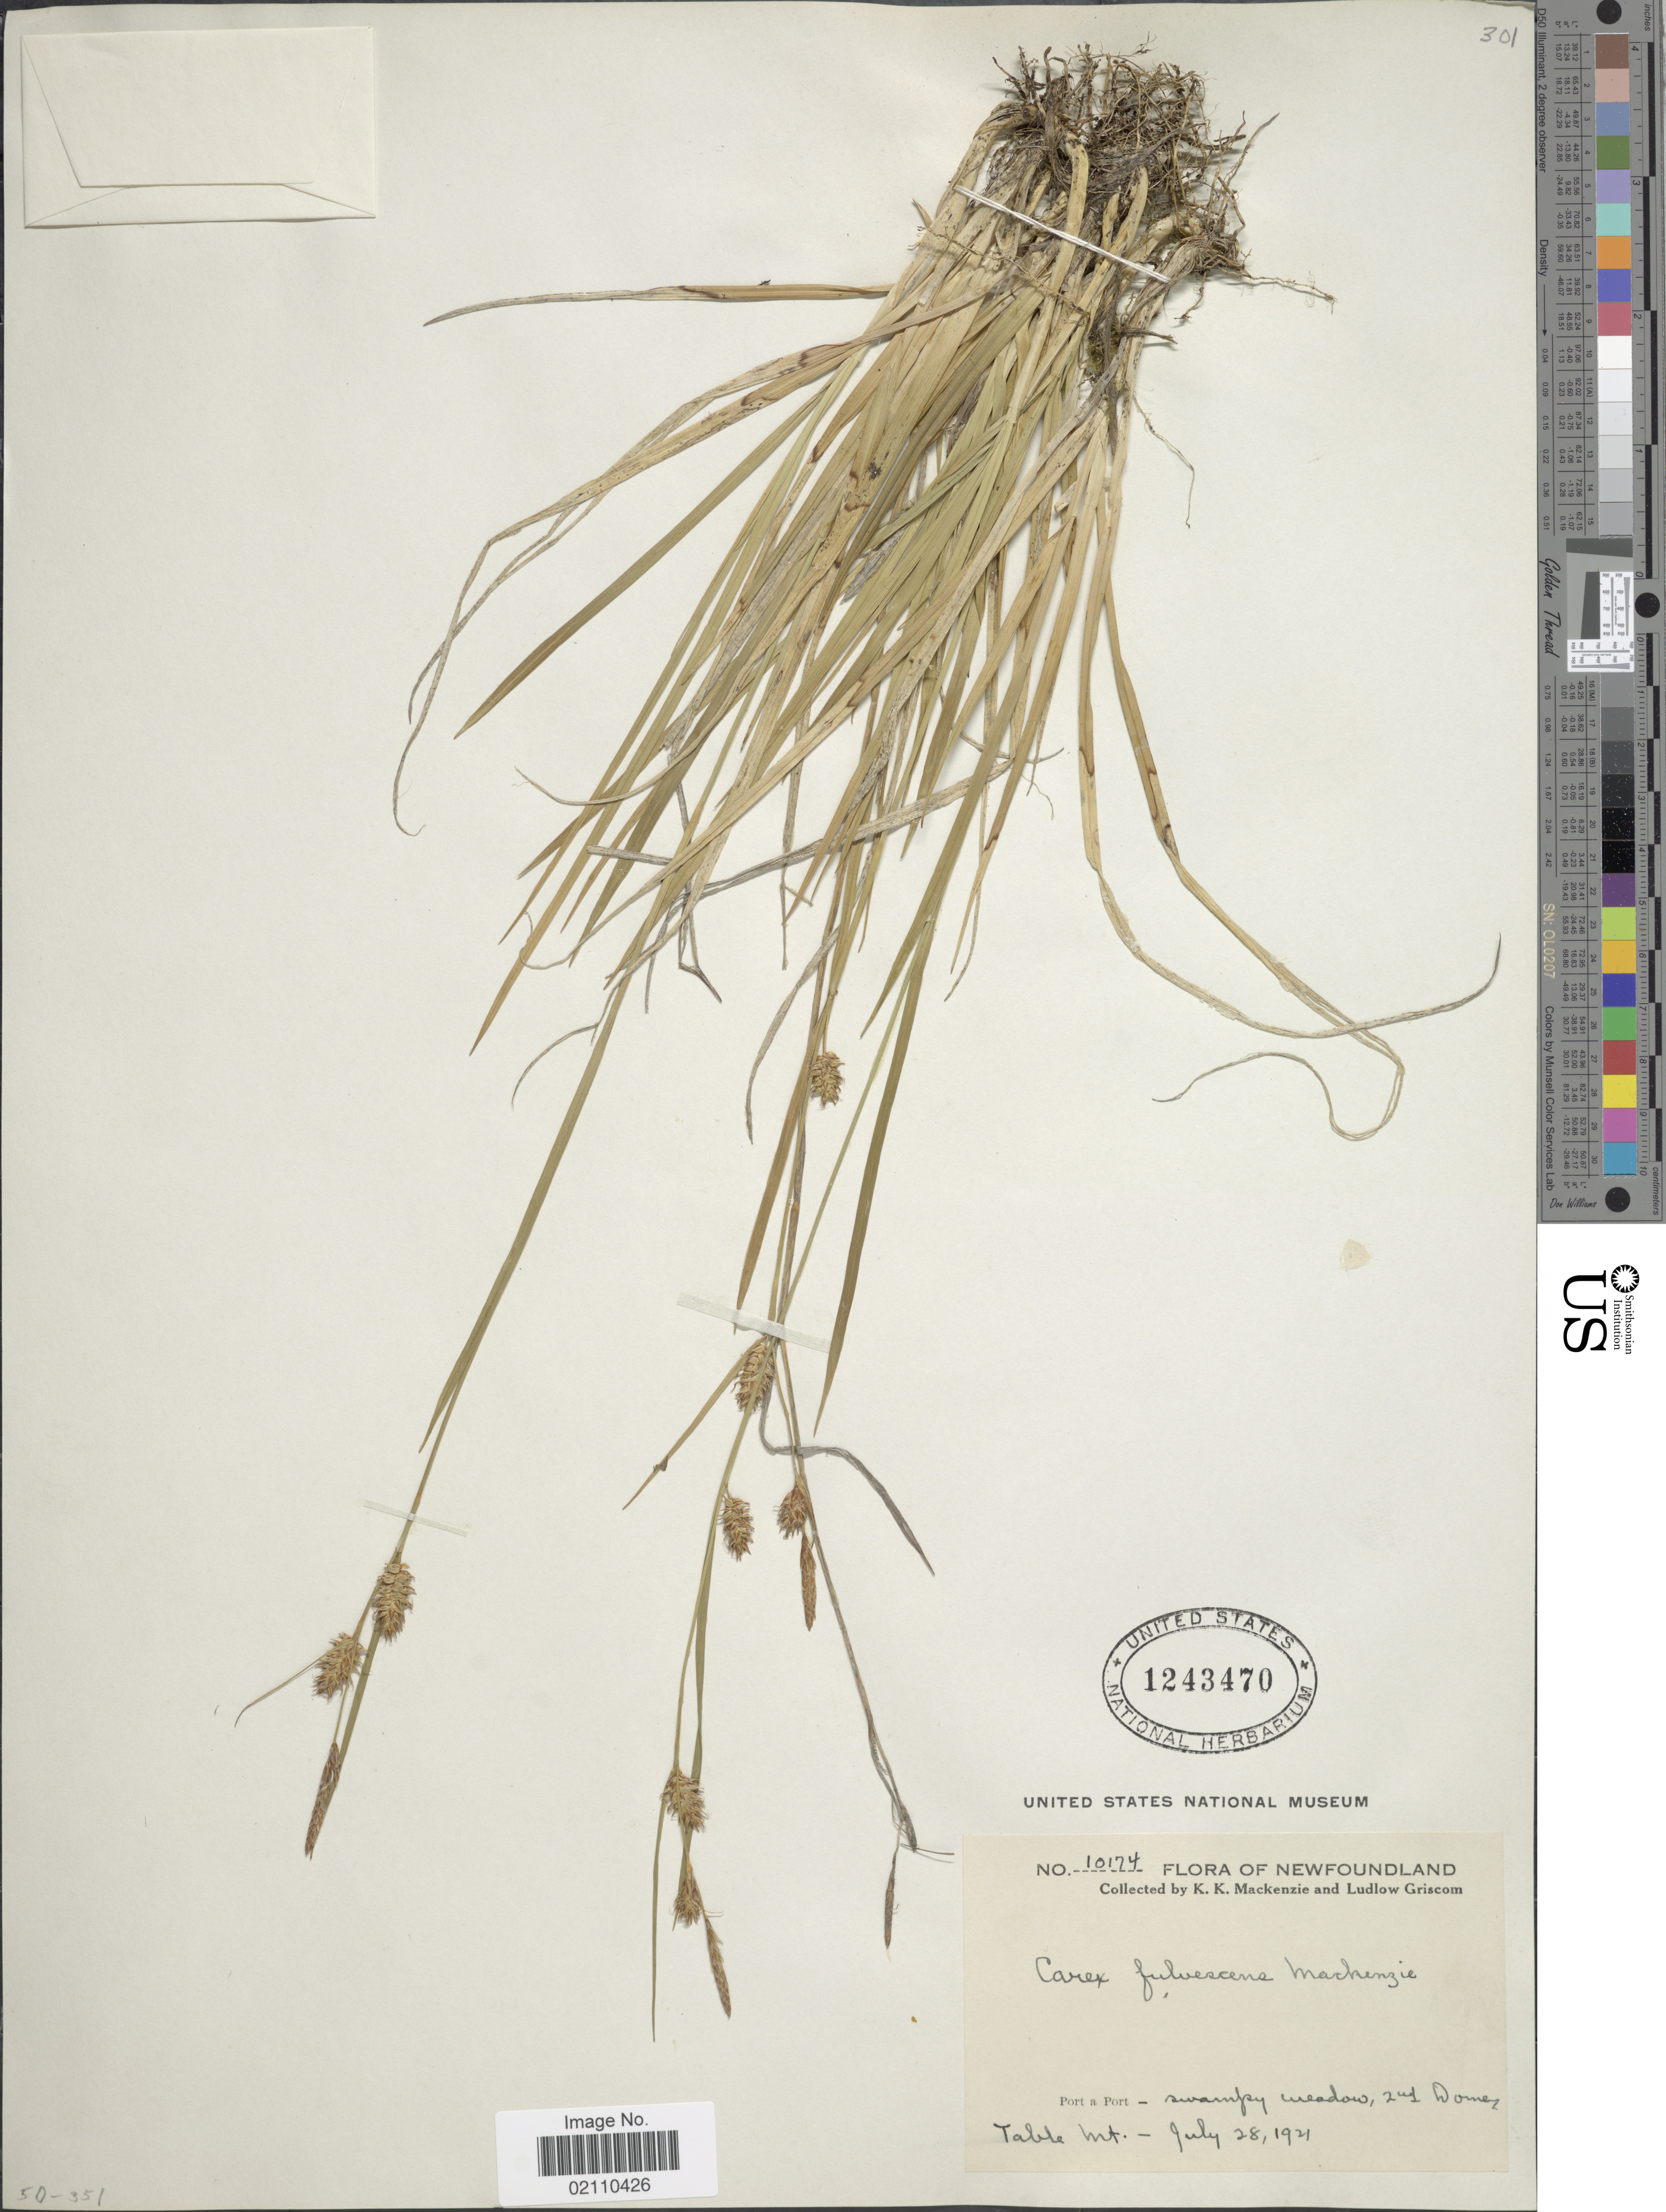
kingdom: Plantae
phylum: Tracheophyta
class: Liliopsida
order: Poales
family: Cyperaceae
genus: Carex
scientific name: Carex hostiana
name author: DC.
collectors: K. K. Mackenzie & L. Griscom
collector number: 10174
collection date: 1921-07-28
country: Canada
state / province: Newfoundland and Labrador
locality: Port a Port- 2nd Dome Table Mt.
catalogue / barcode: US 1243470